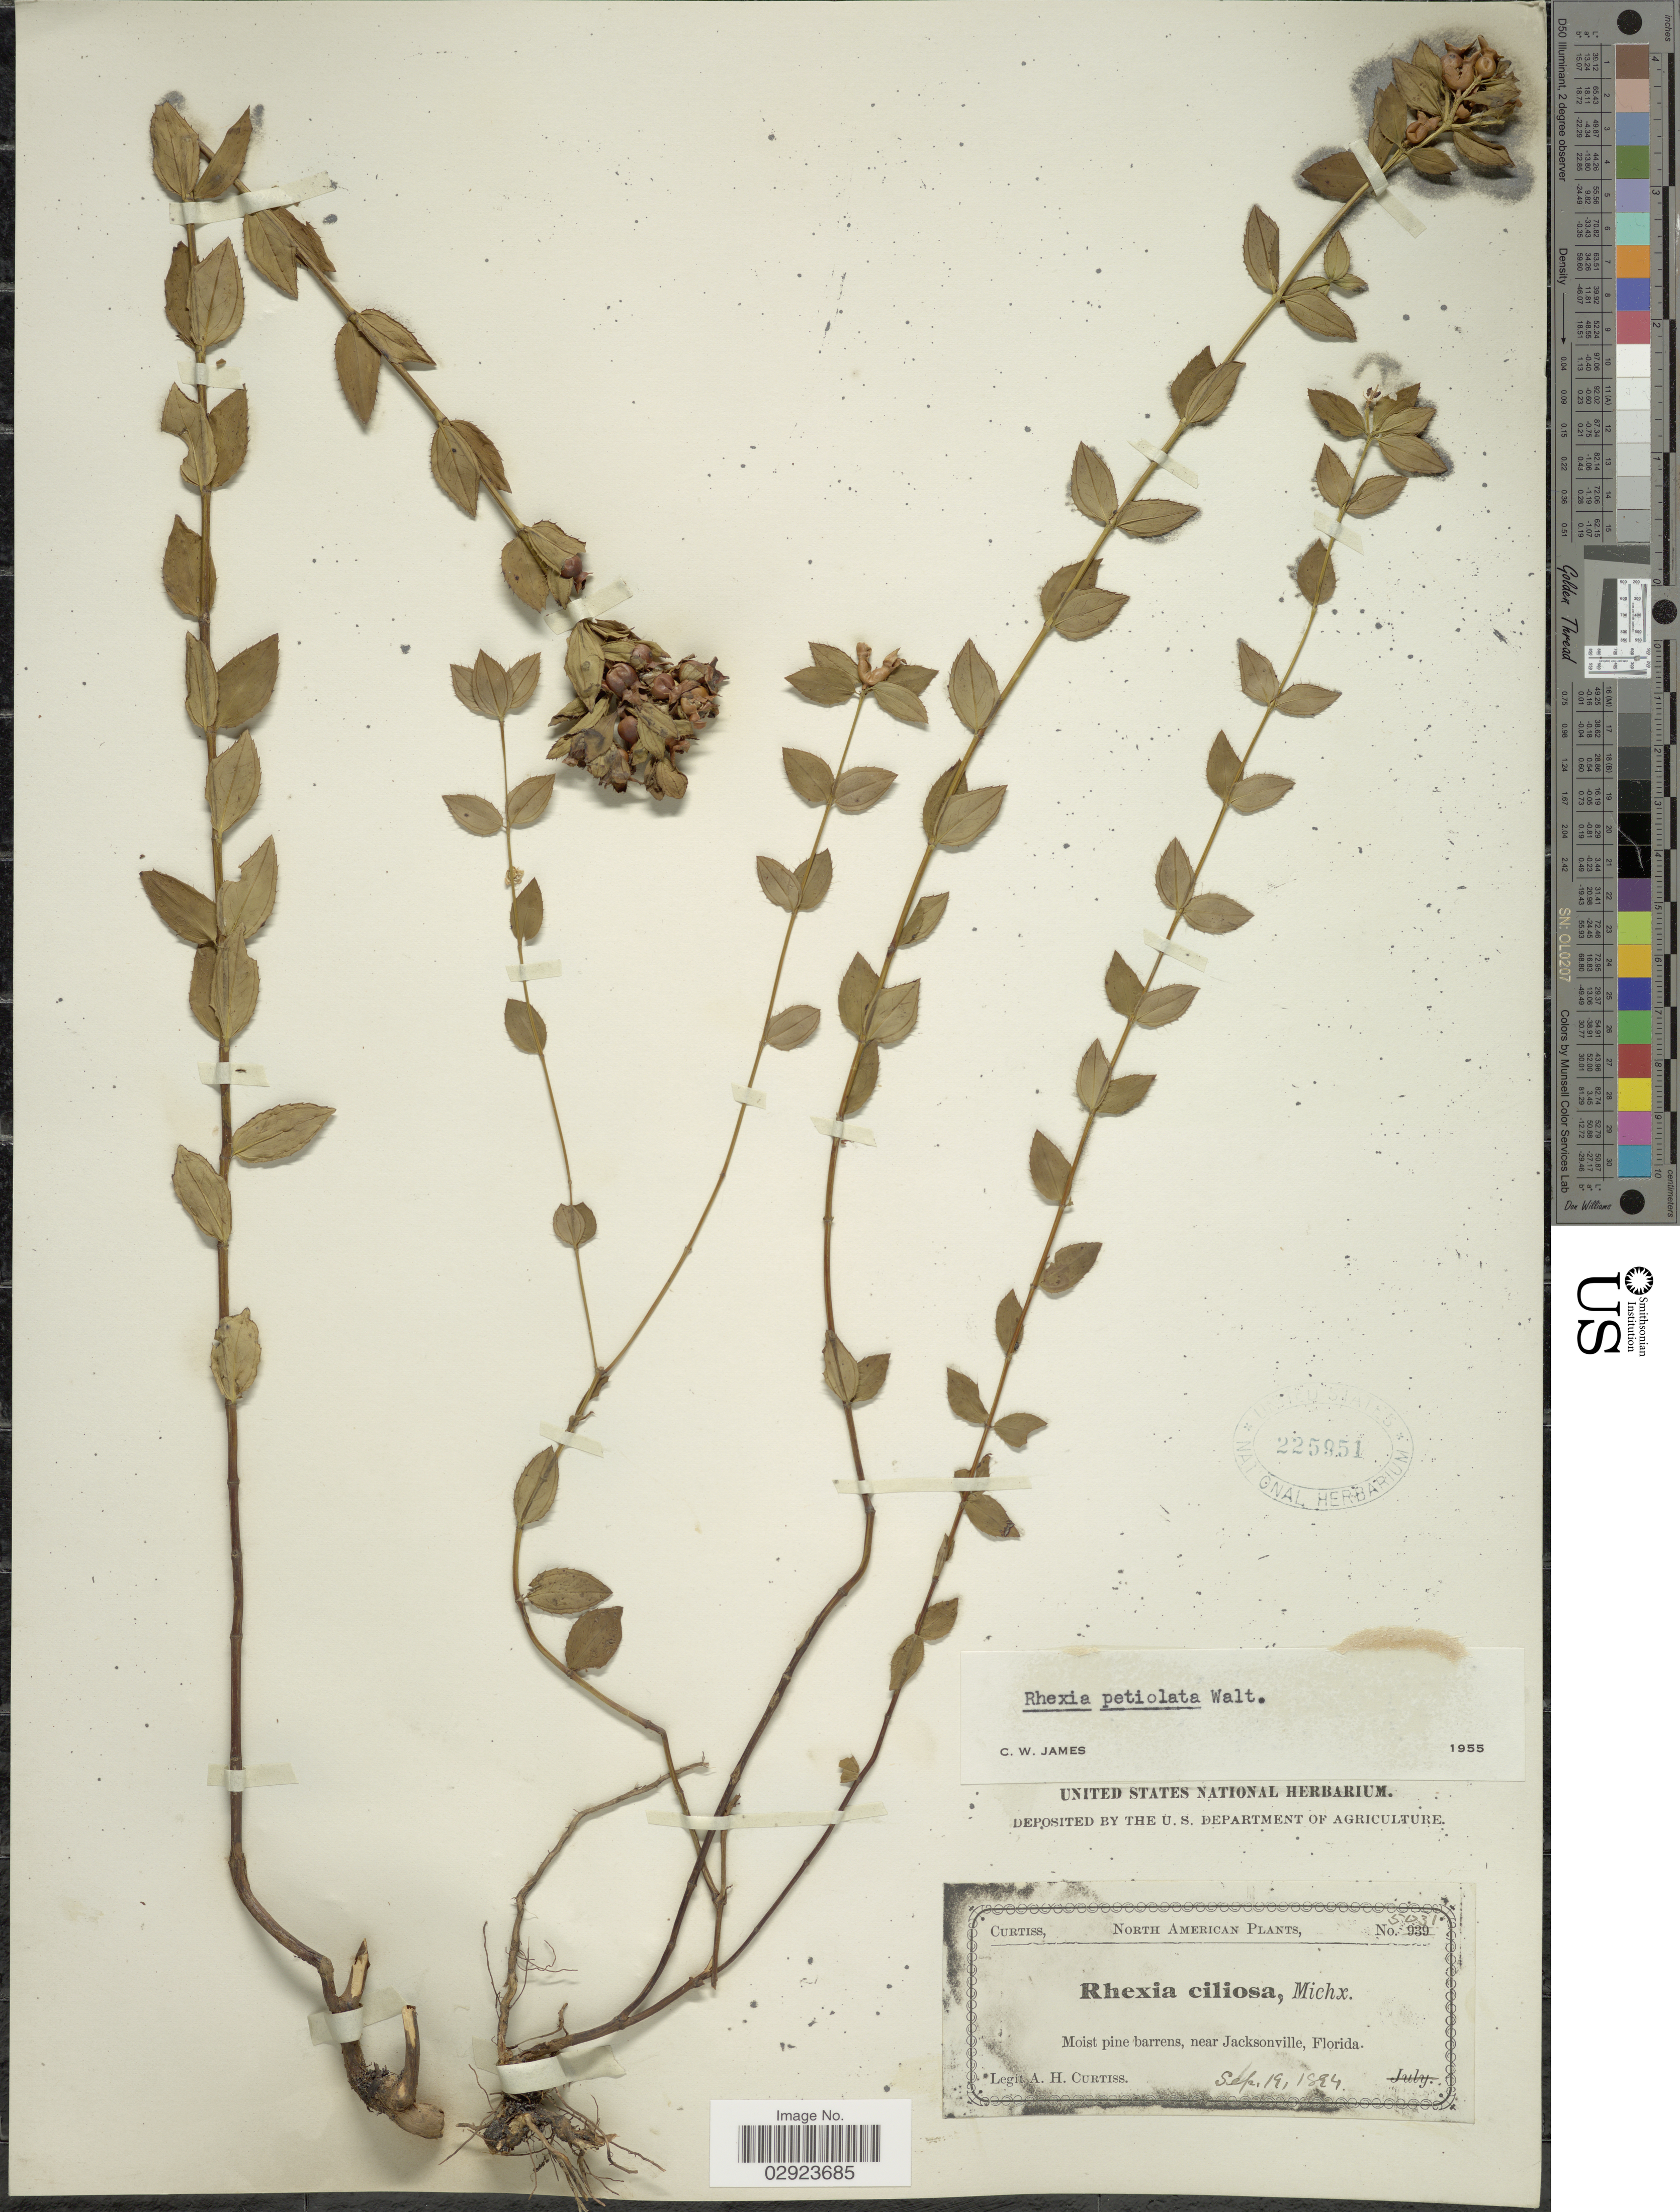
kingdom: Plantae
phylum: Tracheophyta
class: Magnoliopsida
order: Myrtales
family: Melastomataceae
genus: Rhexia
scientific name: Rhexia petiolata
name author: Walter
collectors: A. H. Curtiss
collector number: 5031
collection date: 1894-09-19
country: United States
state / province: Florida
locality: Near Jacksonville.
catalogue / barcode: US 225951